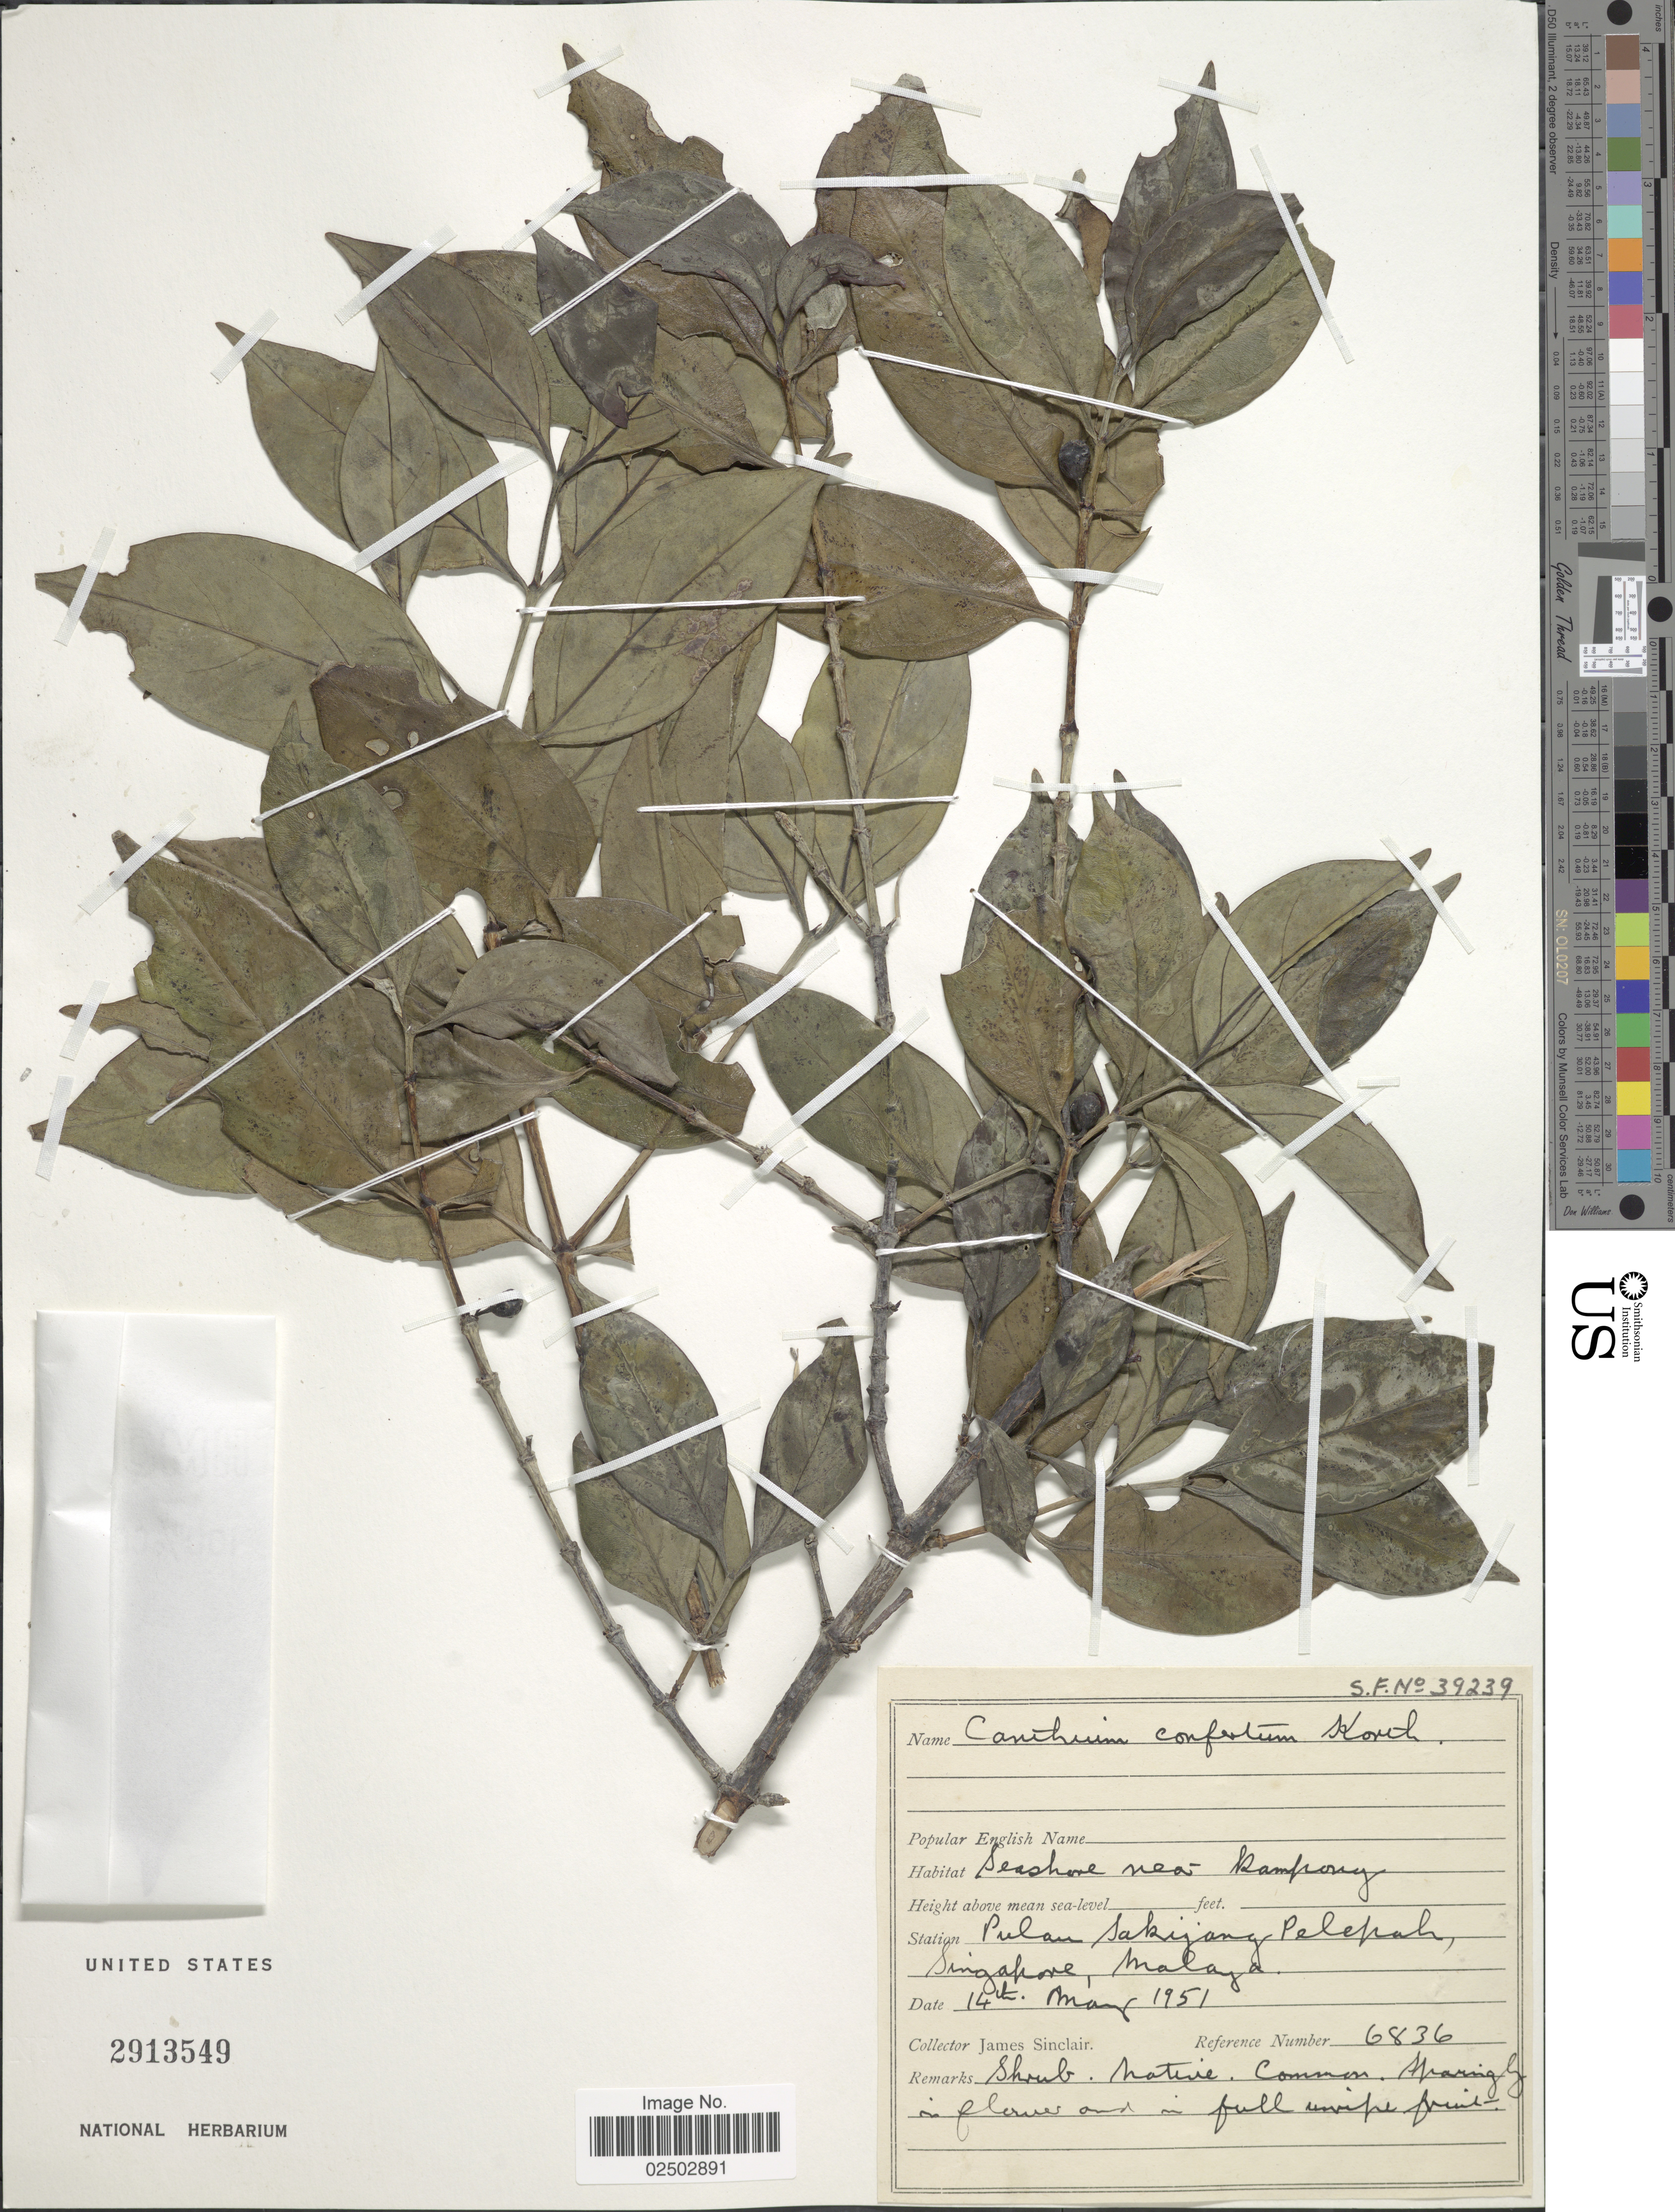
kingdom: Plantae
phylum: Tracheophyta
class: Magnoliopsida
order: Gentianales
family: Rubiaceae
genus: Canthium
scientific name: Canthium confertum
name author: Hassk.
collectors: J. Sinclair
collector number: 6836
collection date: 1951-05-14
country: Singapore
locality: Pulan Sakijang Pelepah, Singapore, Malaya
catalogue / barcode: US 2913549